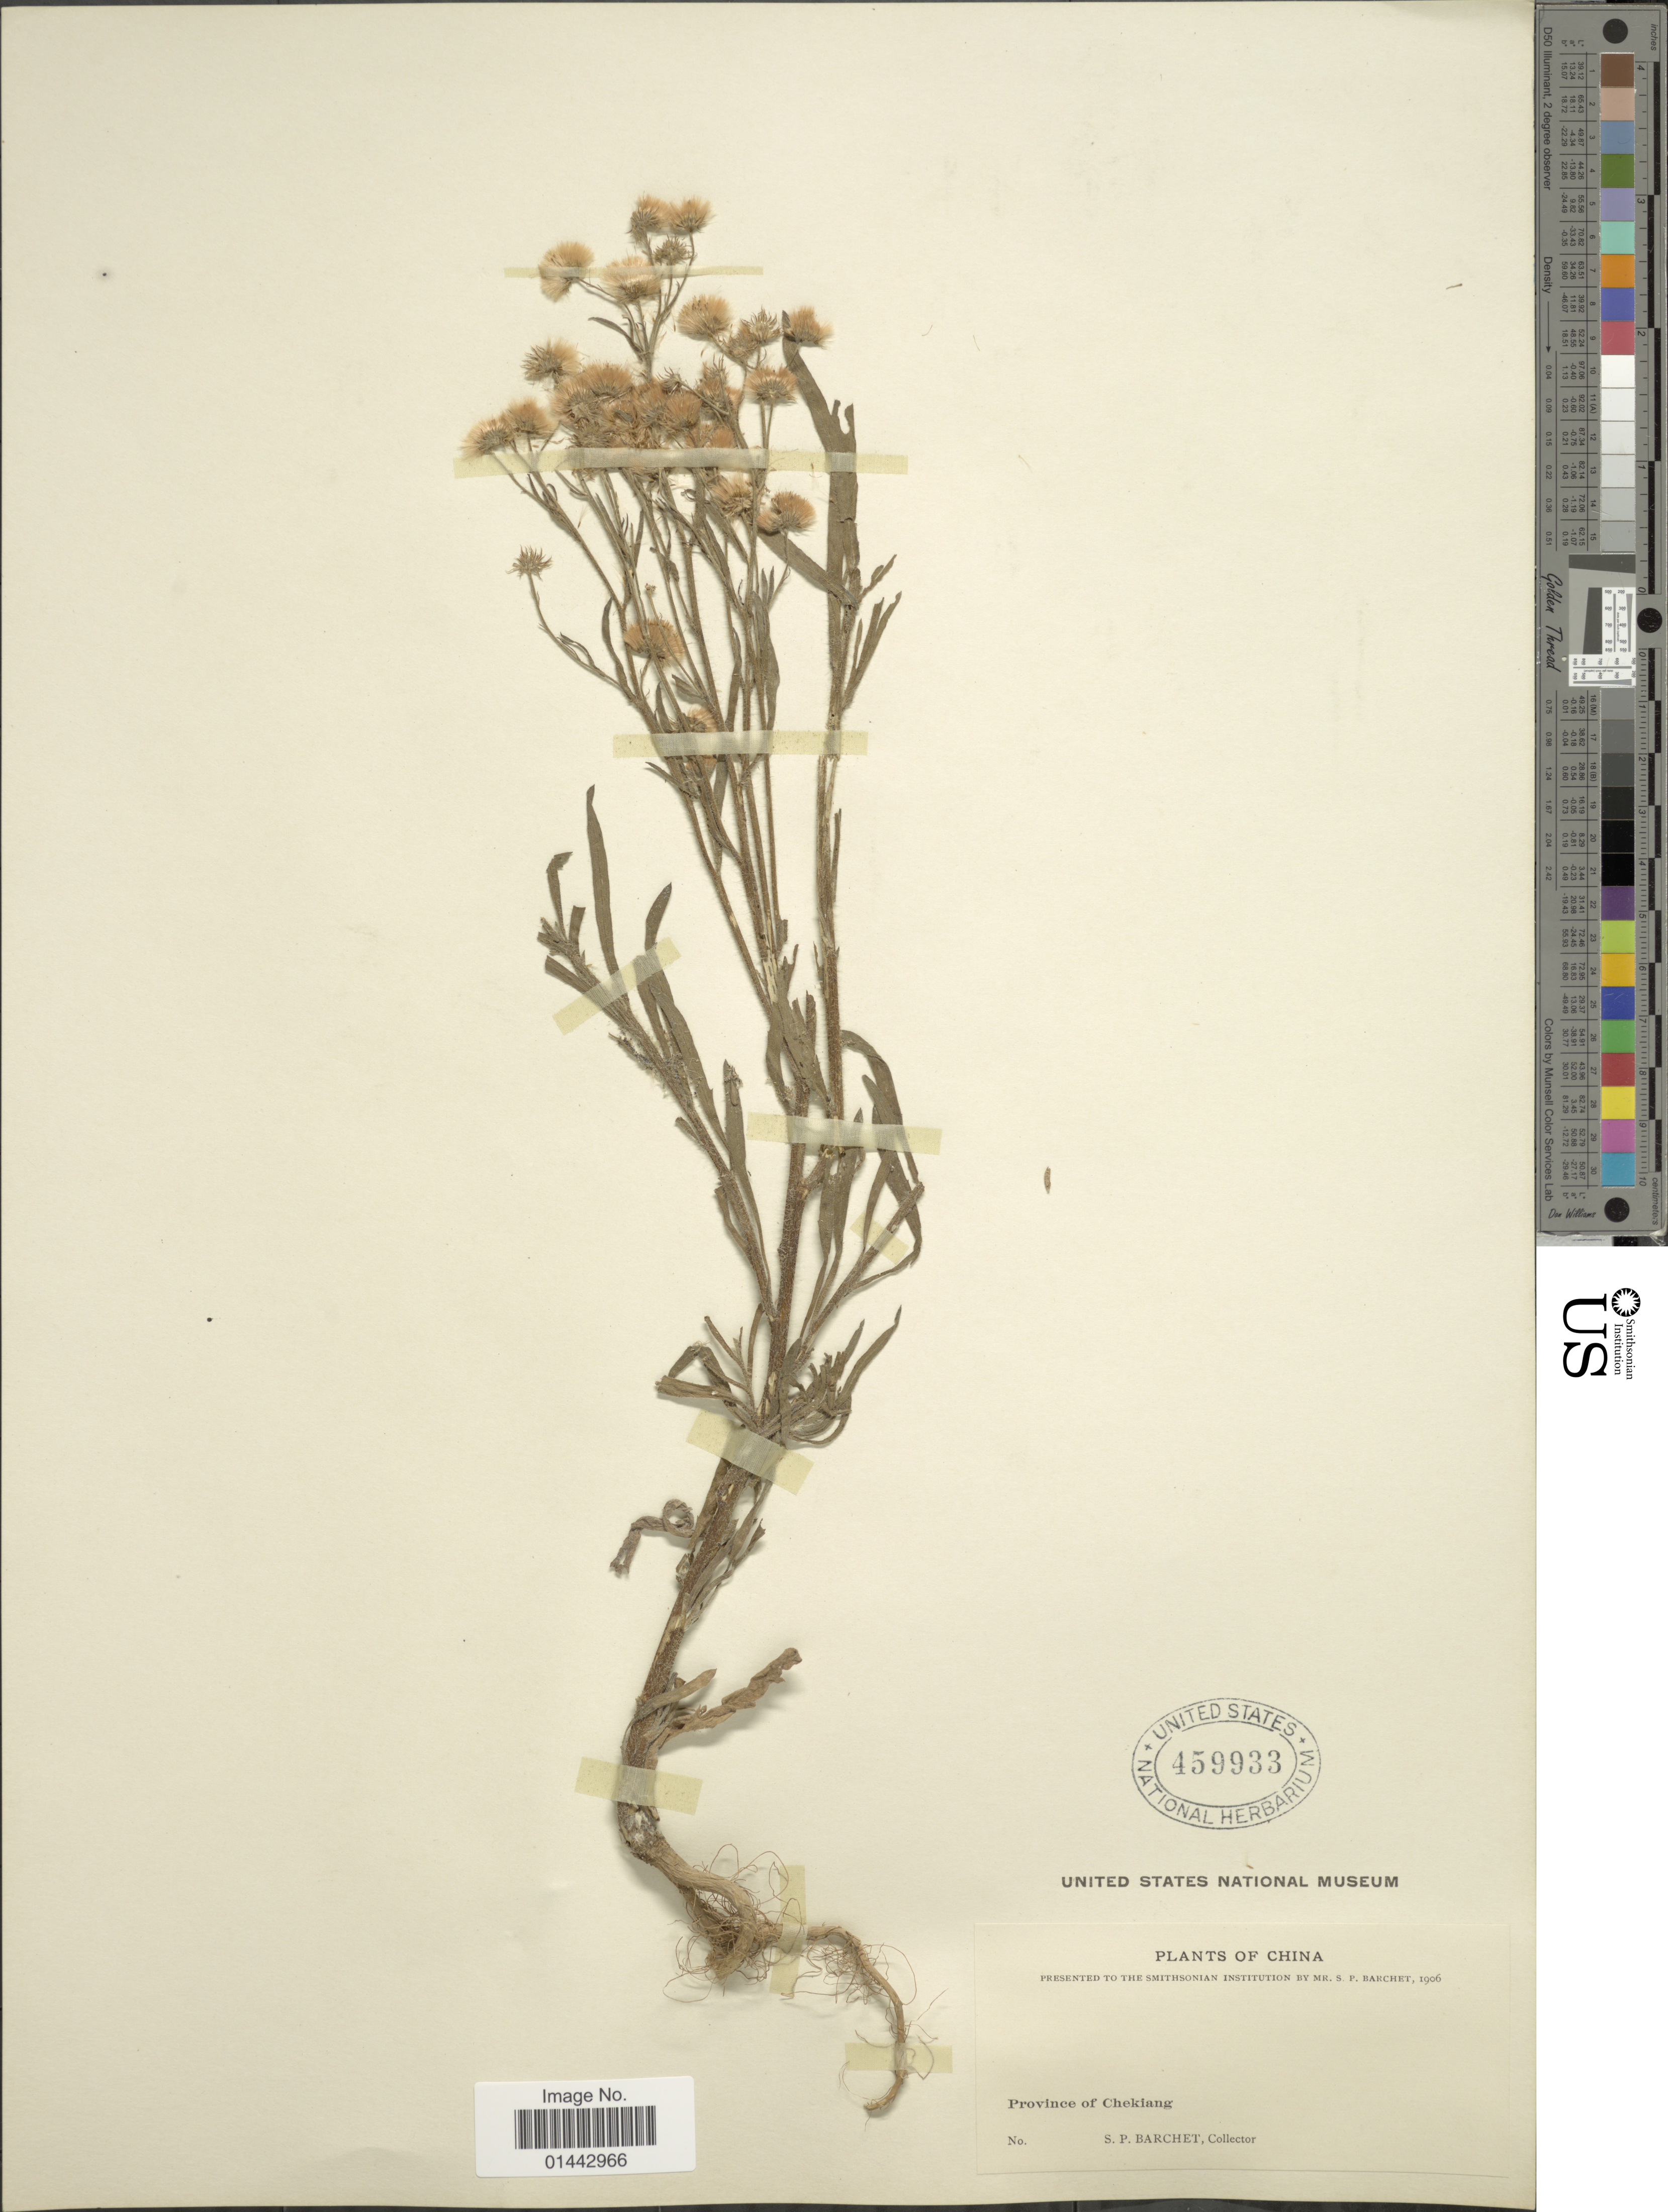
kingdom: Plantae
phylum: Tracheophyta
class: Magnoliopsida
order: Asterales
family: Asteraceae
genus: Erigeron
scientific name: Erigeron bonariensis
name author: L.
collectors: S. P. Barchet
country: China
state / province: Zhejiang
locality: Province of Chekiang.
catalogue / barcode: US 459933